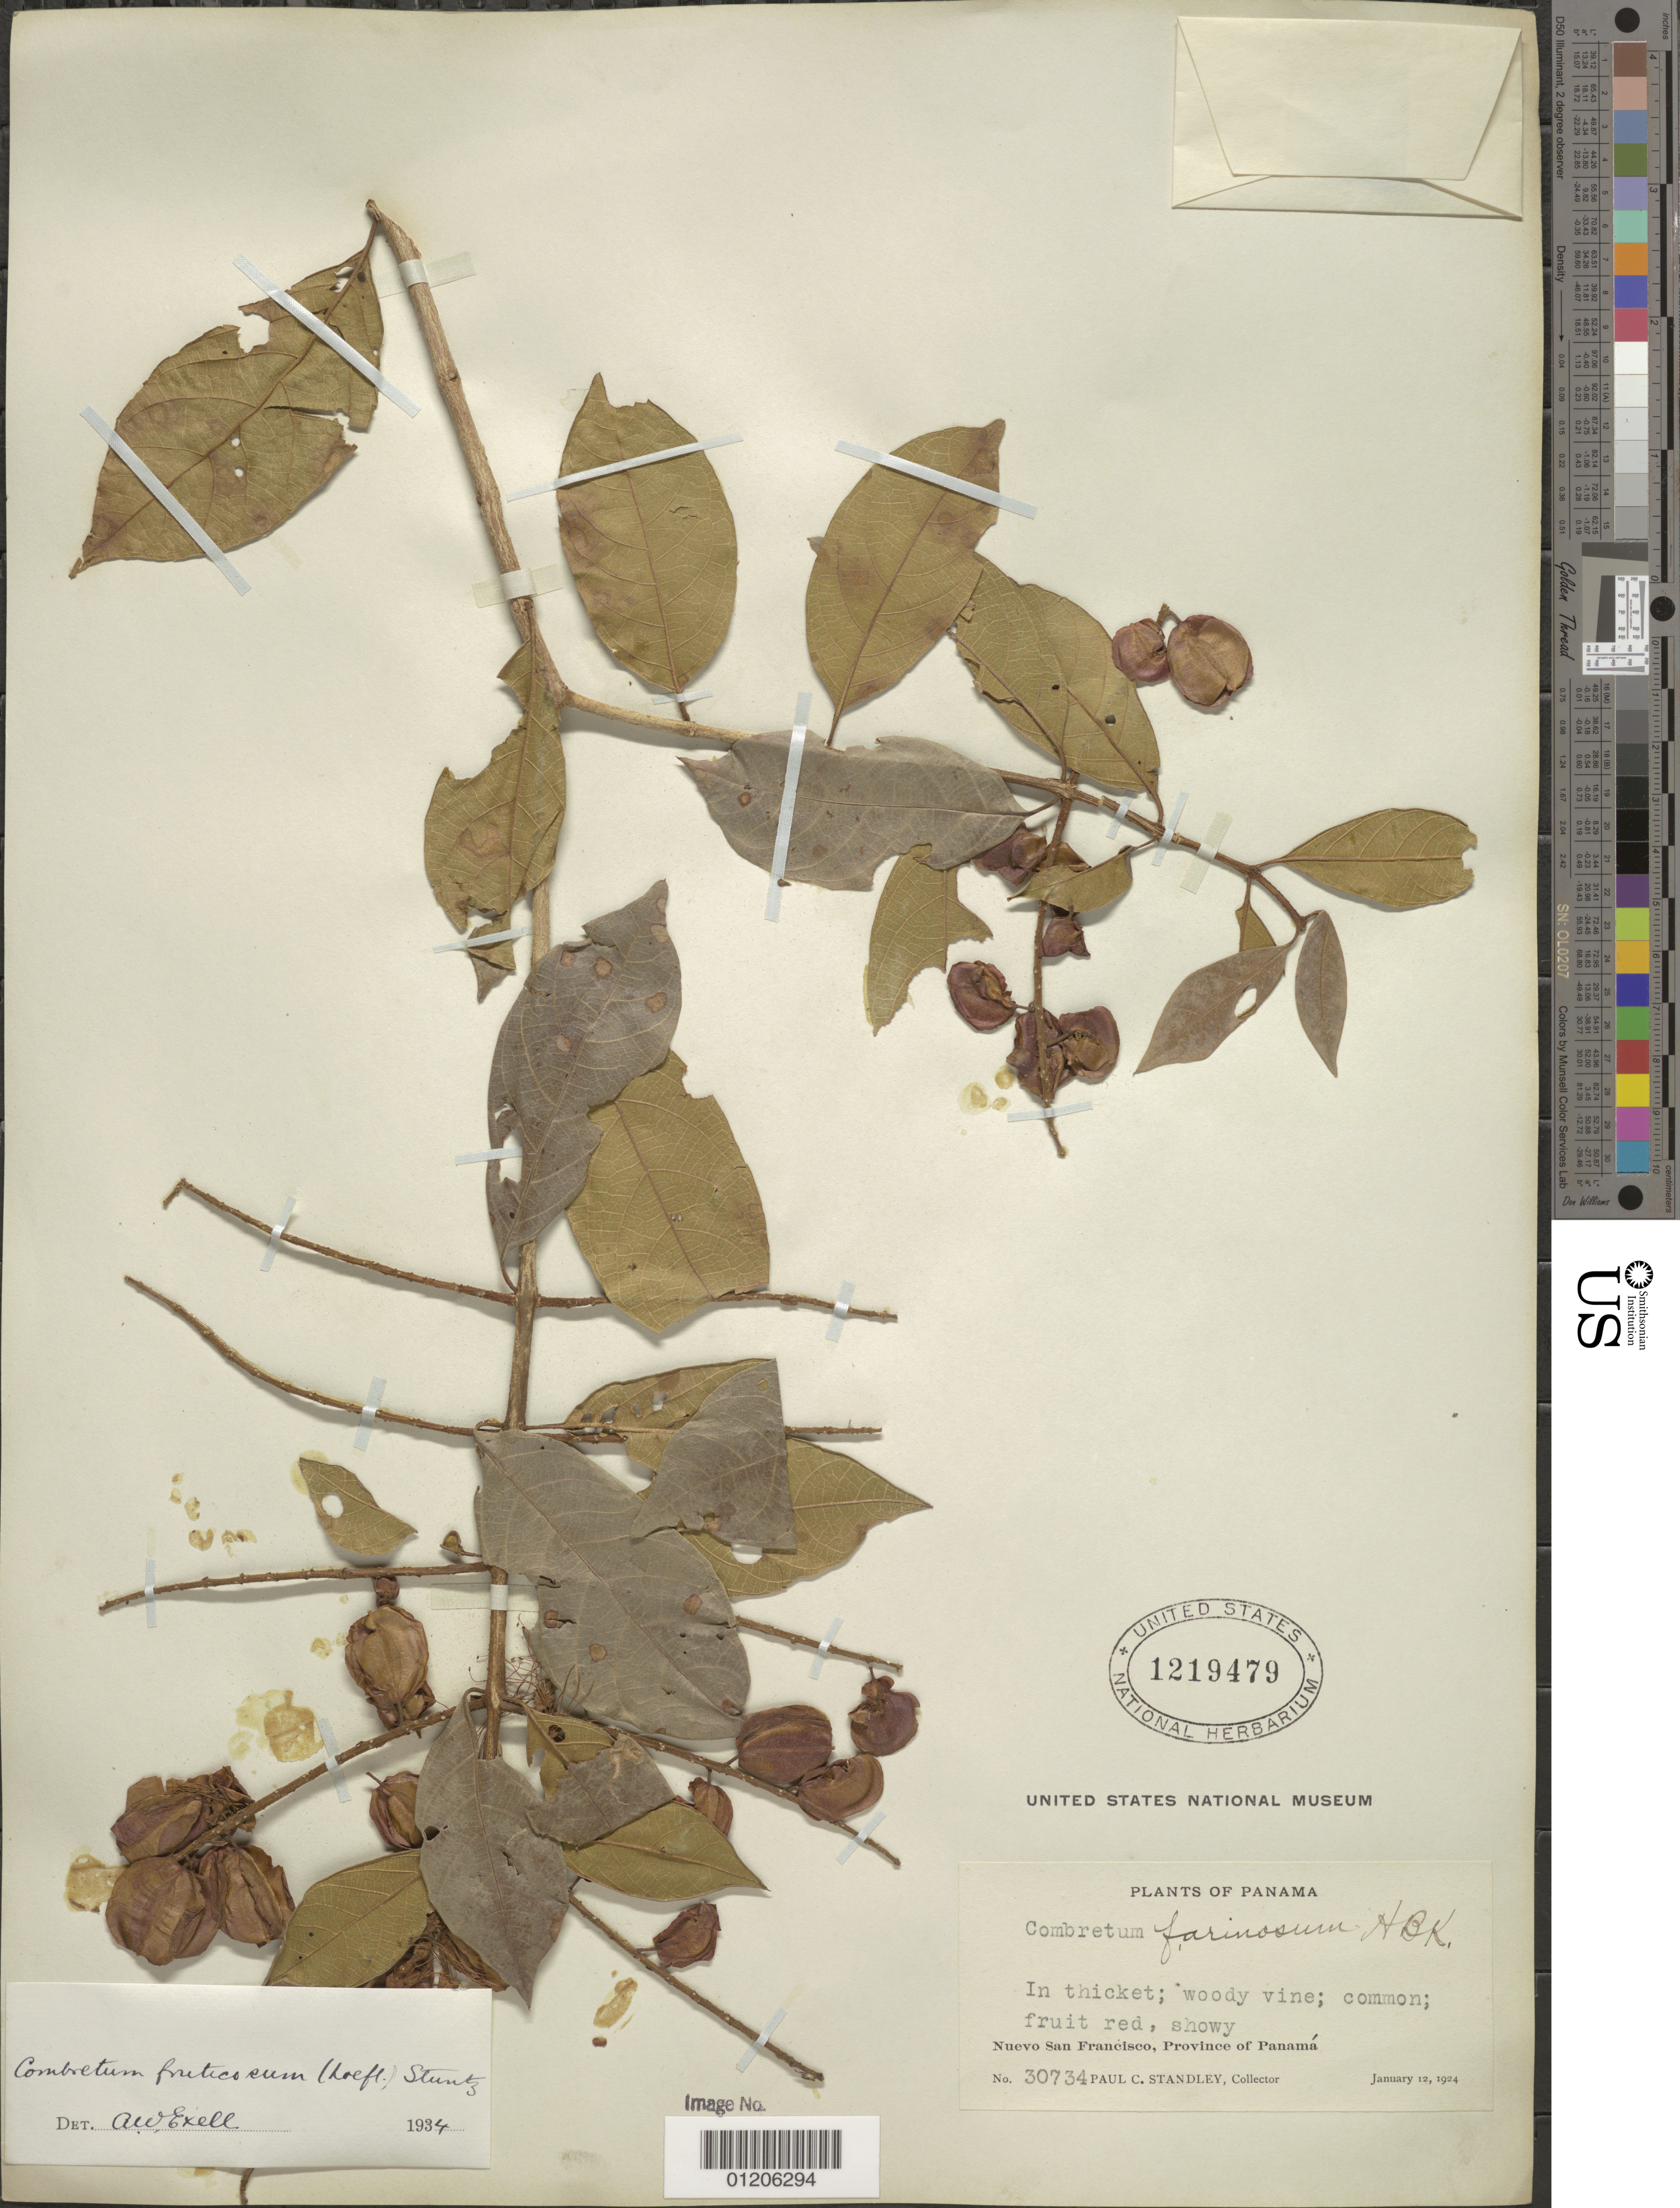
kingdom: Plantae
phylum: Tracheophyta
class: Magnoliopsida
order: Myrtales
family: Combretaceae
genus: Combretum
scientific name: Combretum fruticosum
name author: (Loefl.) Stuntz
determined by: Exell, A. W.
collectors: P. C. Standley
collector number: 30734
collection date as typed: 12 Jan 1924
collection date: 1924-01-12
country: Panama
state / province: Panamá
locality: Nuevo San Francisco.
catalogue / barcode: US 1219479